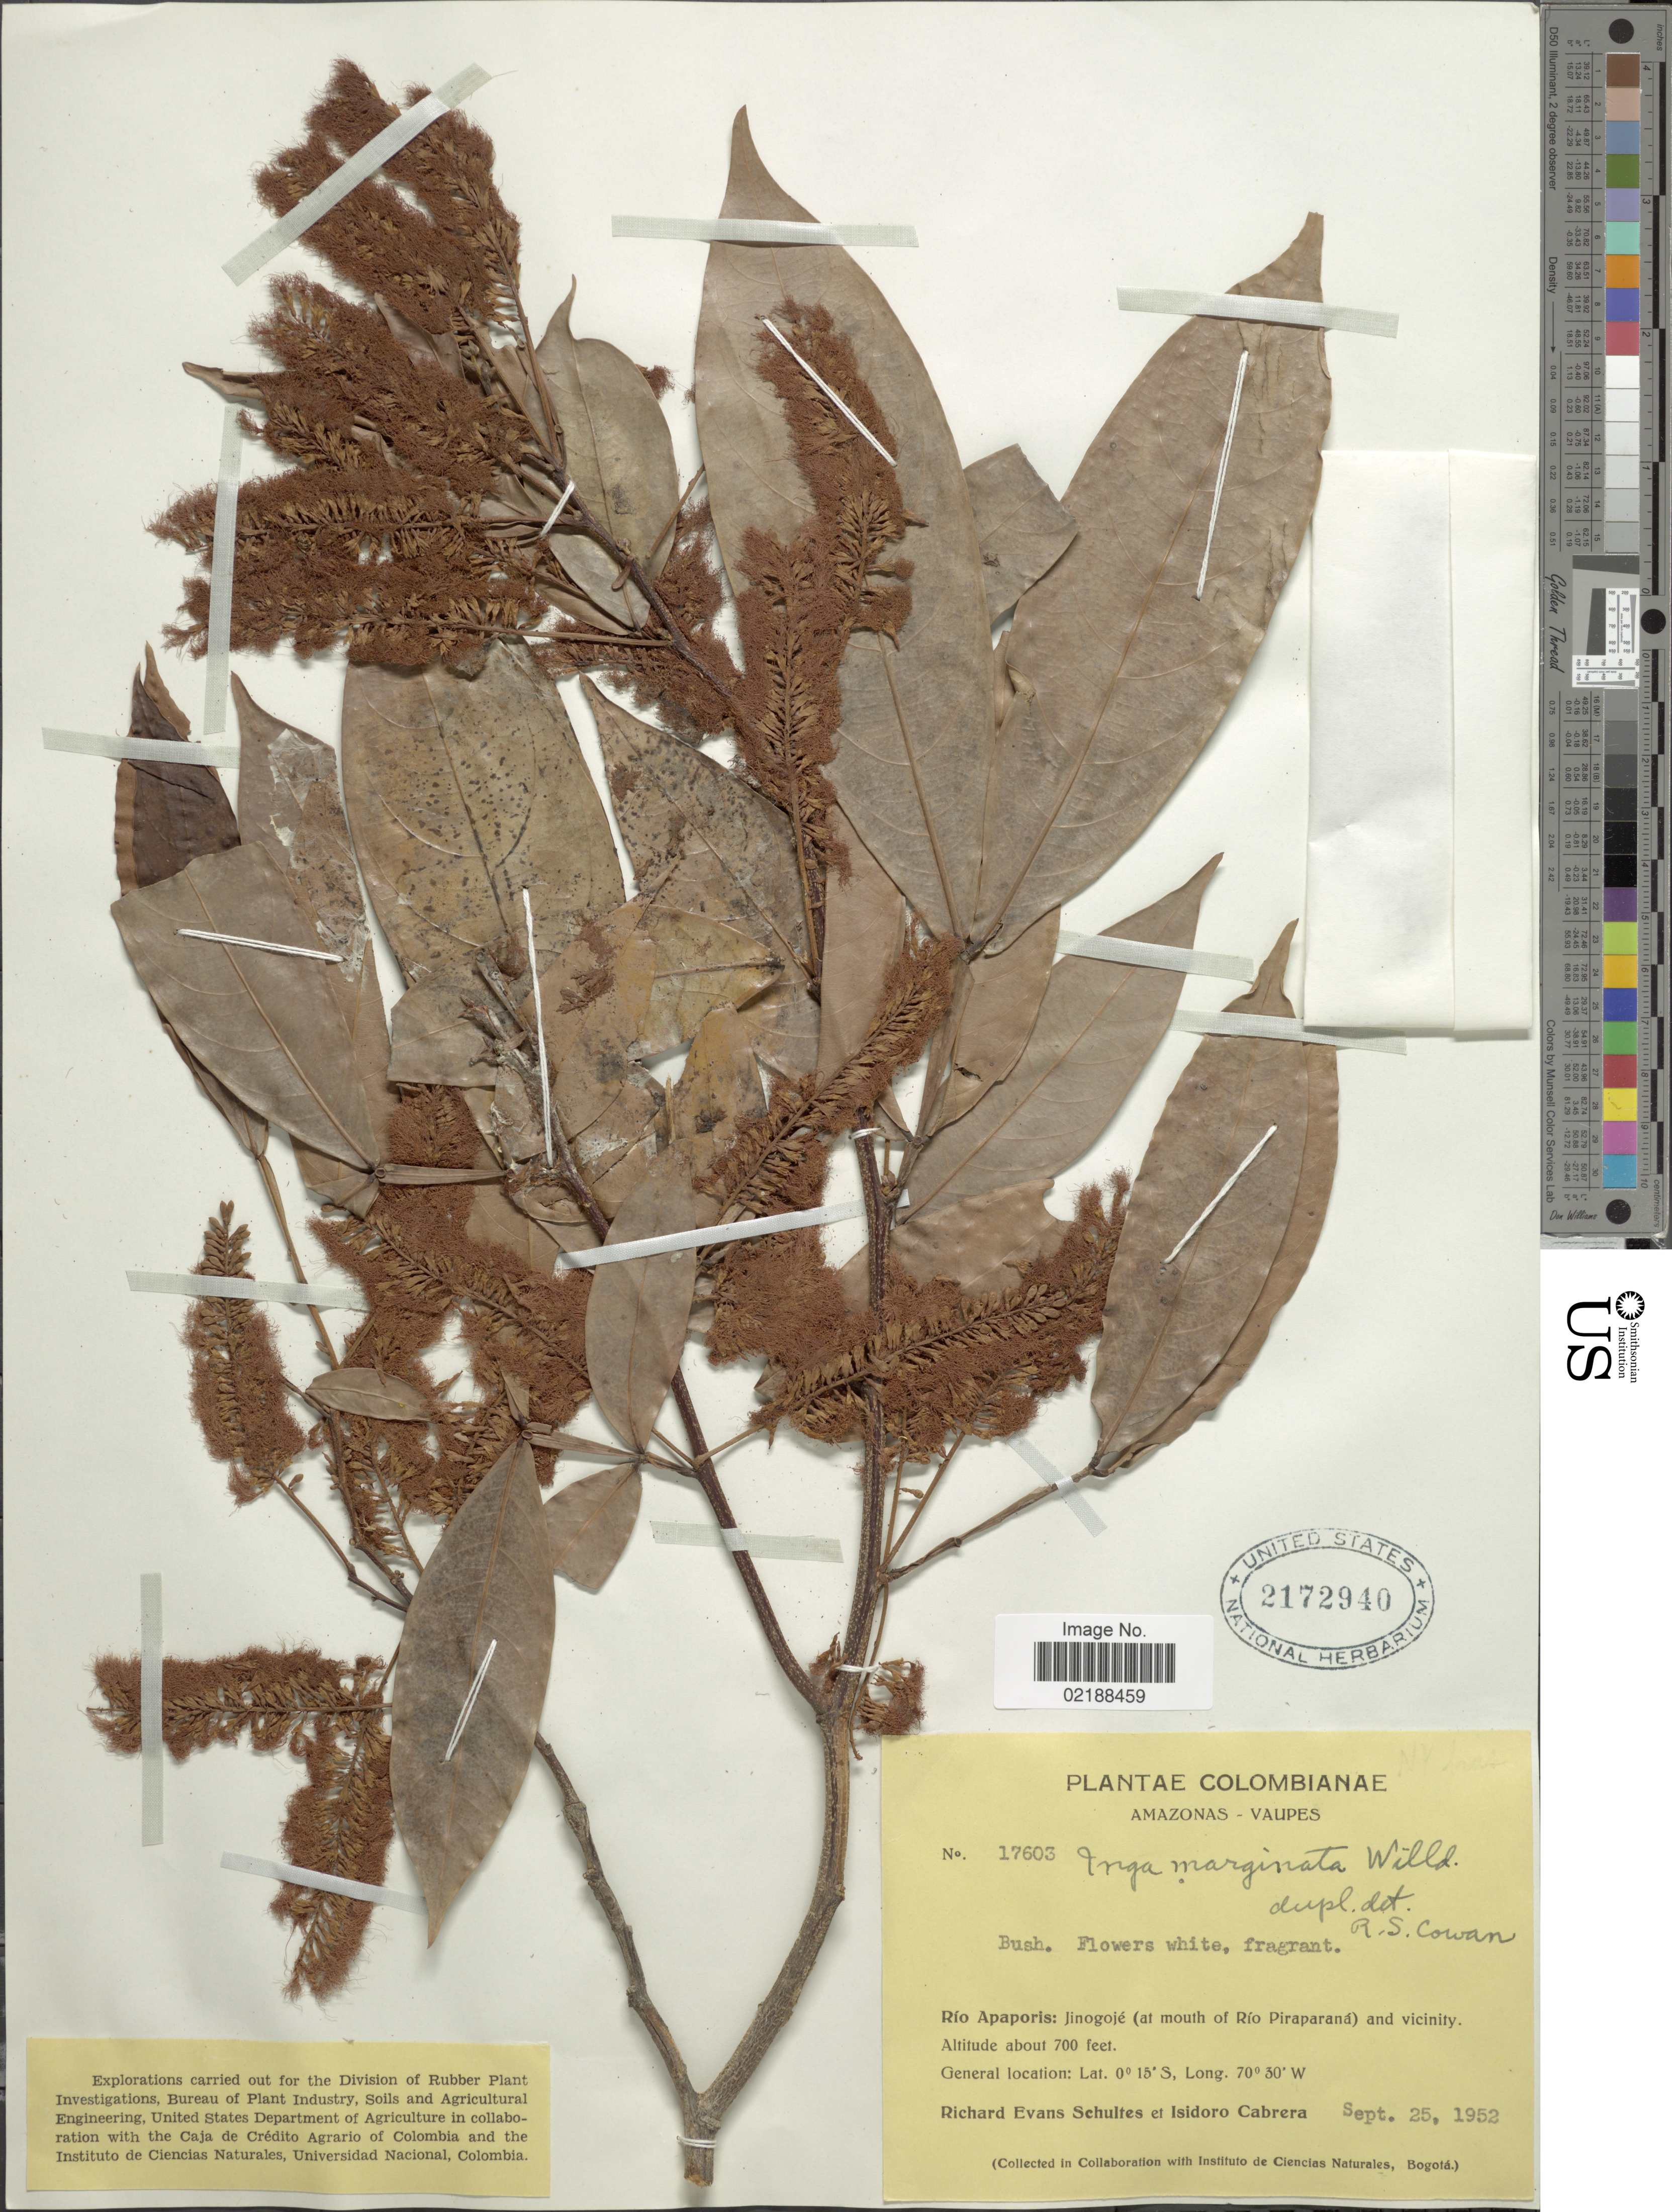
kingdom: Plantae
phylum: Tracheophyta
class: Magnoliopsida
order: Fabales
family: Fabaceae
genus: Inga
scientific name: Inga marginata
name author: Willd.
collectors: R. E. Schultes & I. Cabrera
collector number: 17603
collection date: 1952-09-25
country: Colombia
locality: Amazonas - Vaupes, Río Apaporis: Jinogojé 9at mouth of Río Piraparaná) and vicinity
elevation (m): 213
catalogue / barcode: US 2172940